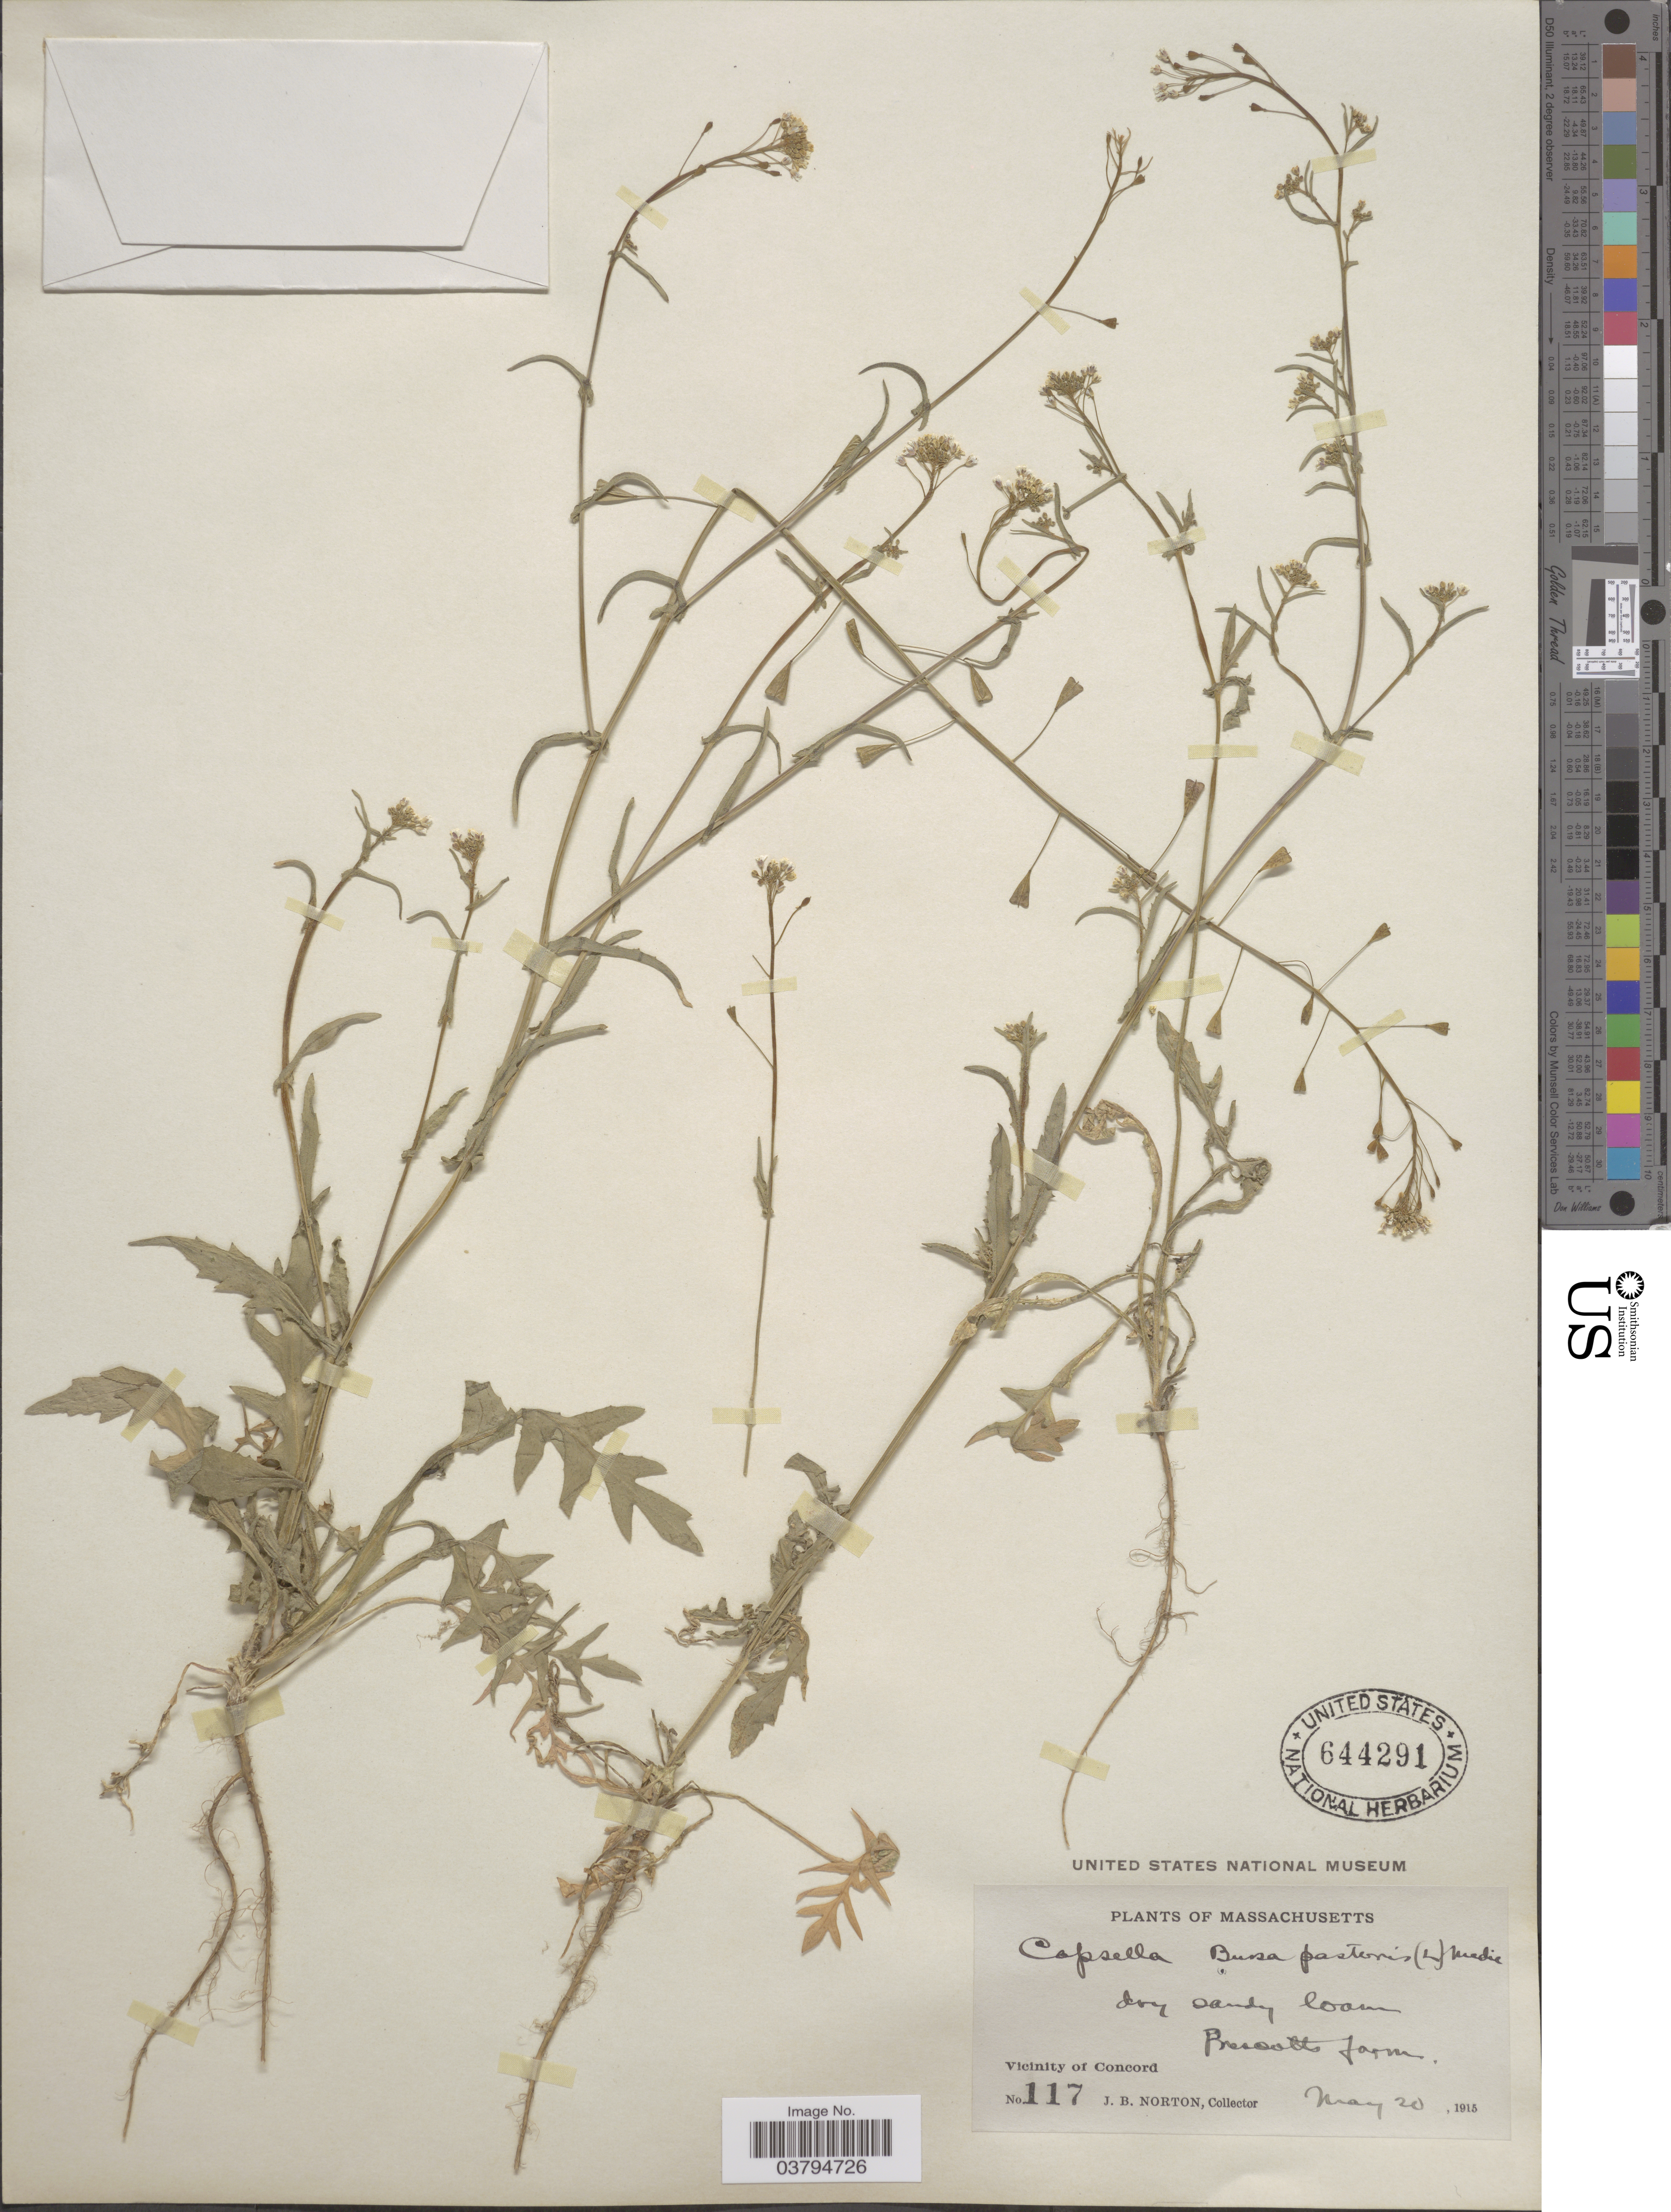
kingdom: Plantae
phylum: Tracheophyta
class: Magnoliopsida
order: Brassicales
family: Brassicaceae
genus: Capsella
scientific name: Capsella bursa-pastoris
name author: (L.) Medik.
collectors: J. B. Norton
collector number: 117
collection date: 1915-05-20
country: United States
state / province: Massachusetts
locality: Prescotts Farm. Vicinity of Concord.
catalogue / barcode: US 644291